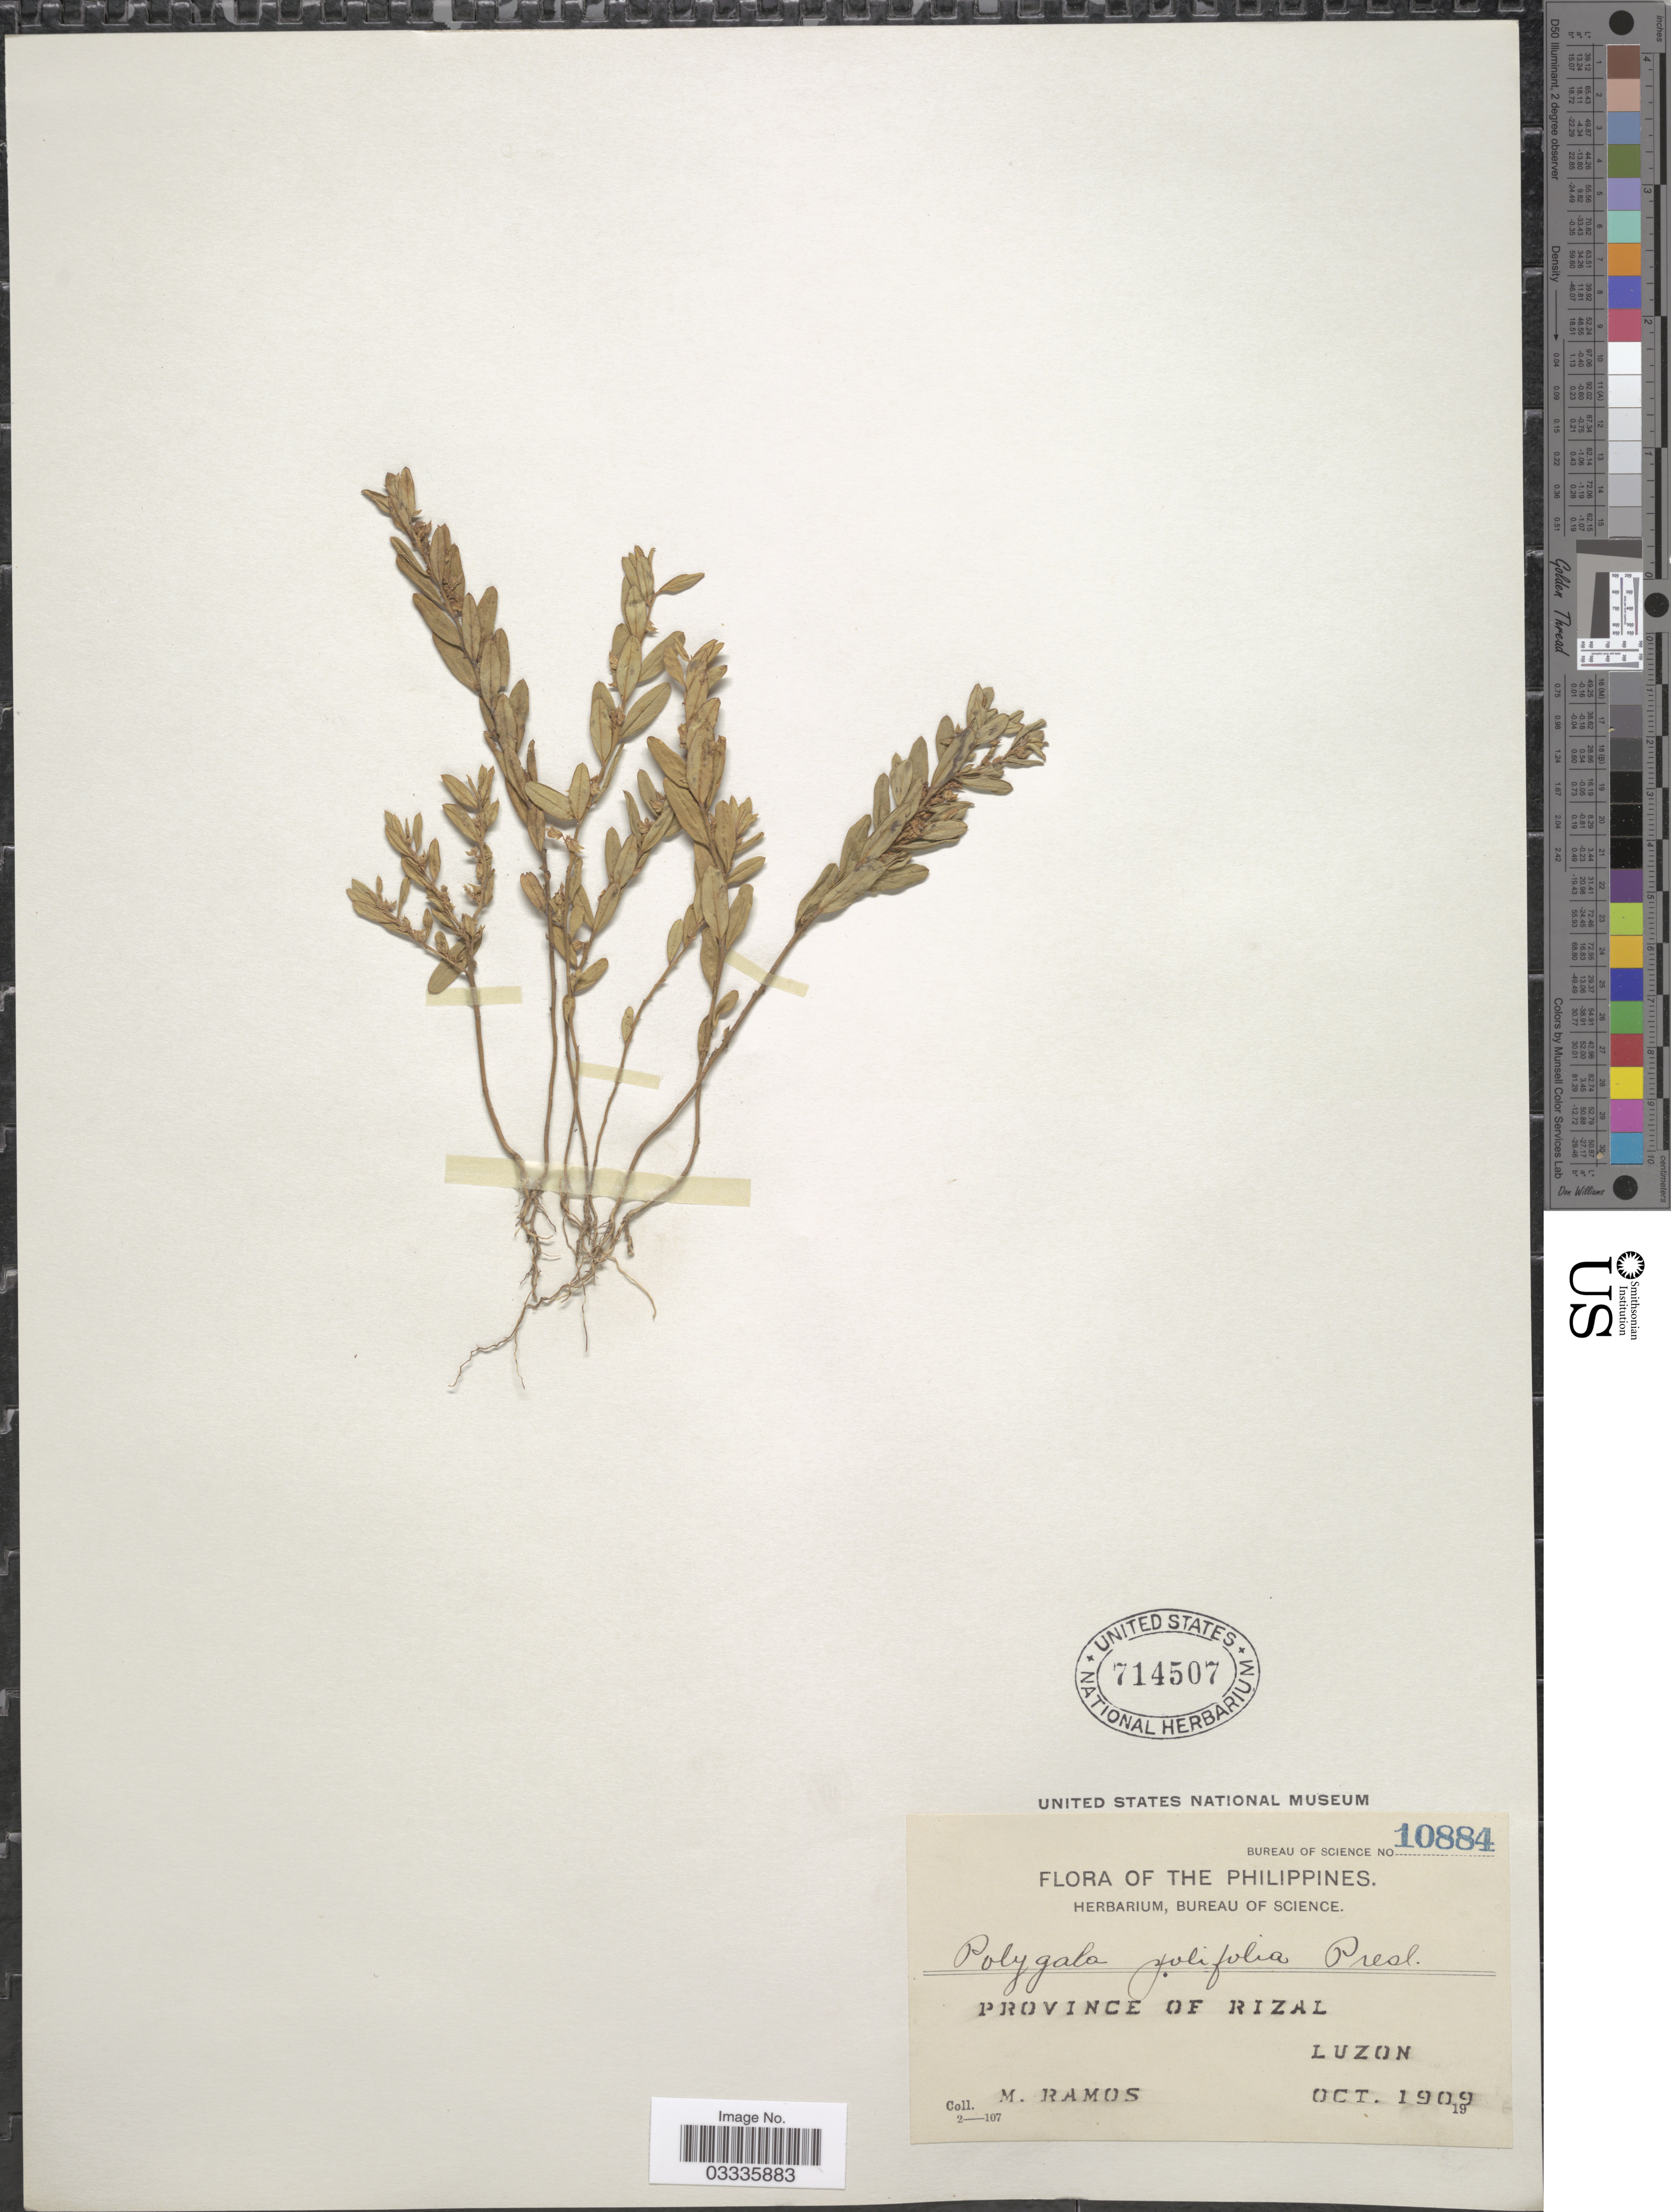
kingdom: Plantae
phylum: Tracheophyta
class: Magnoliopsida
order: Fabales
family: Polygalaceae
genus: Polygala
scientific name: Polygala polifolia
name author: C. Presl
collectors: M. Ramos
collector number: Bureau of Science 10884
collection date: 1909-10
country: Philippines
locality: Province of Rizal. Luzon.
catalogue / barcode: US 714507